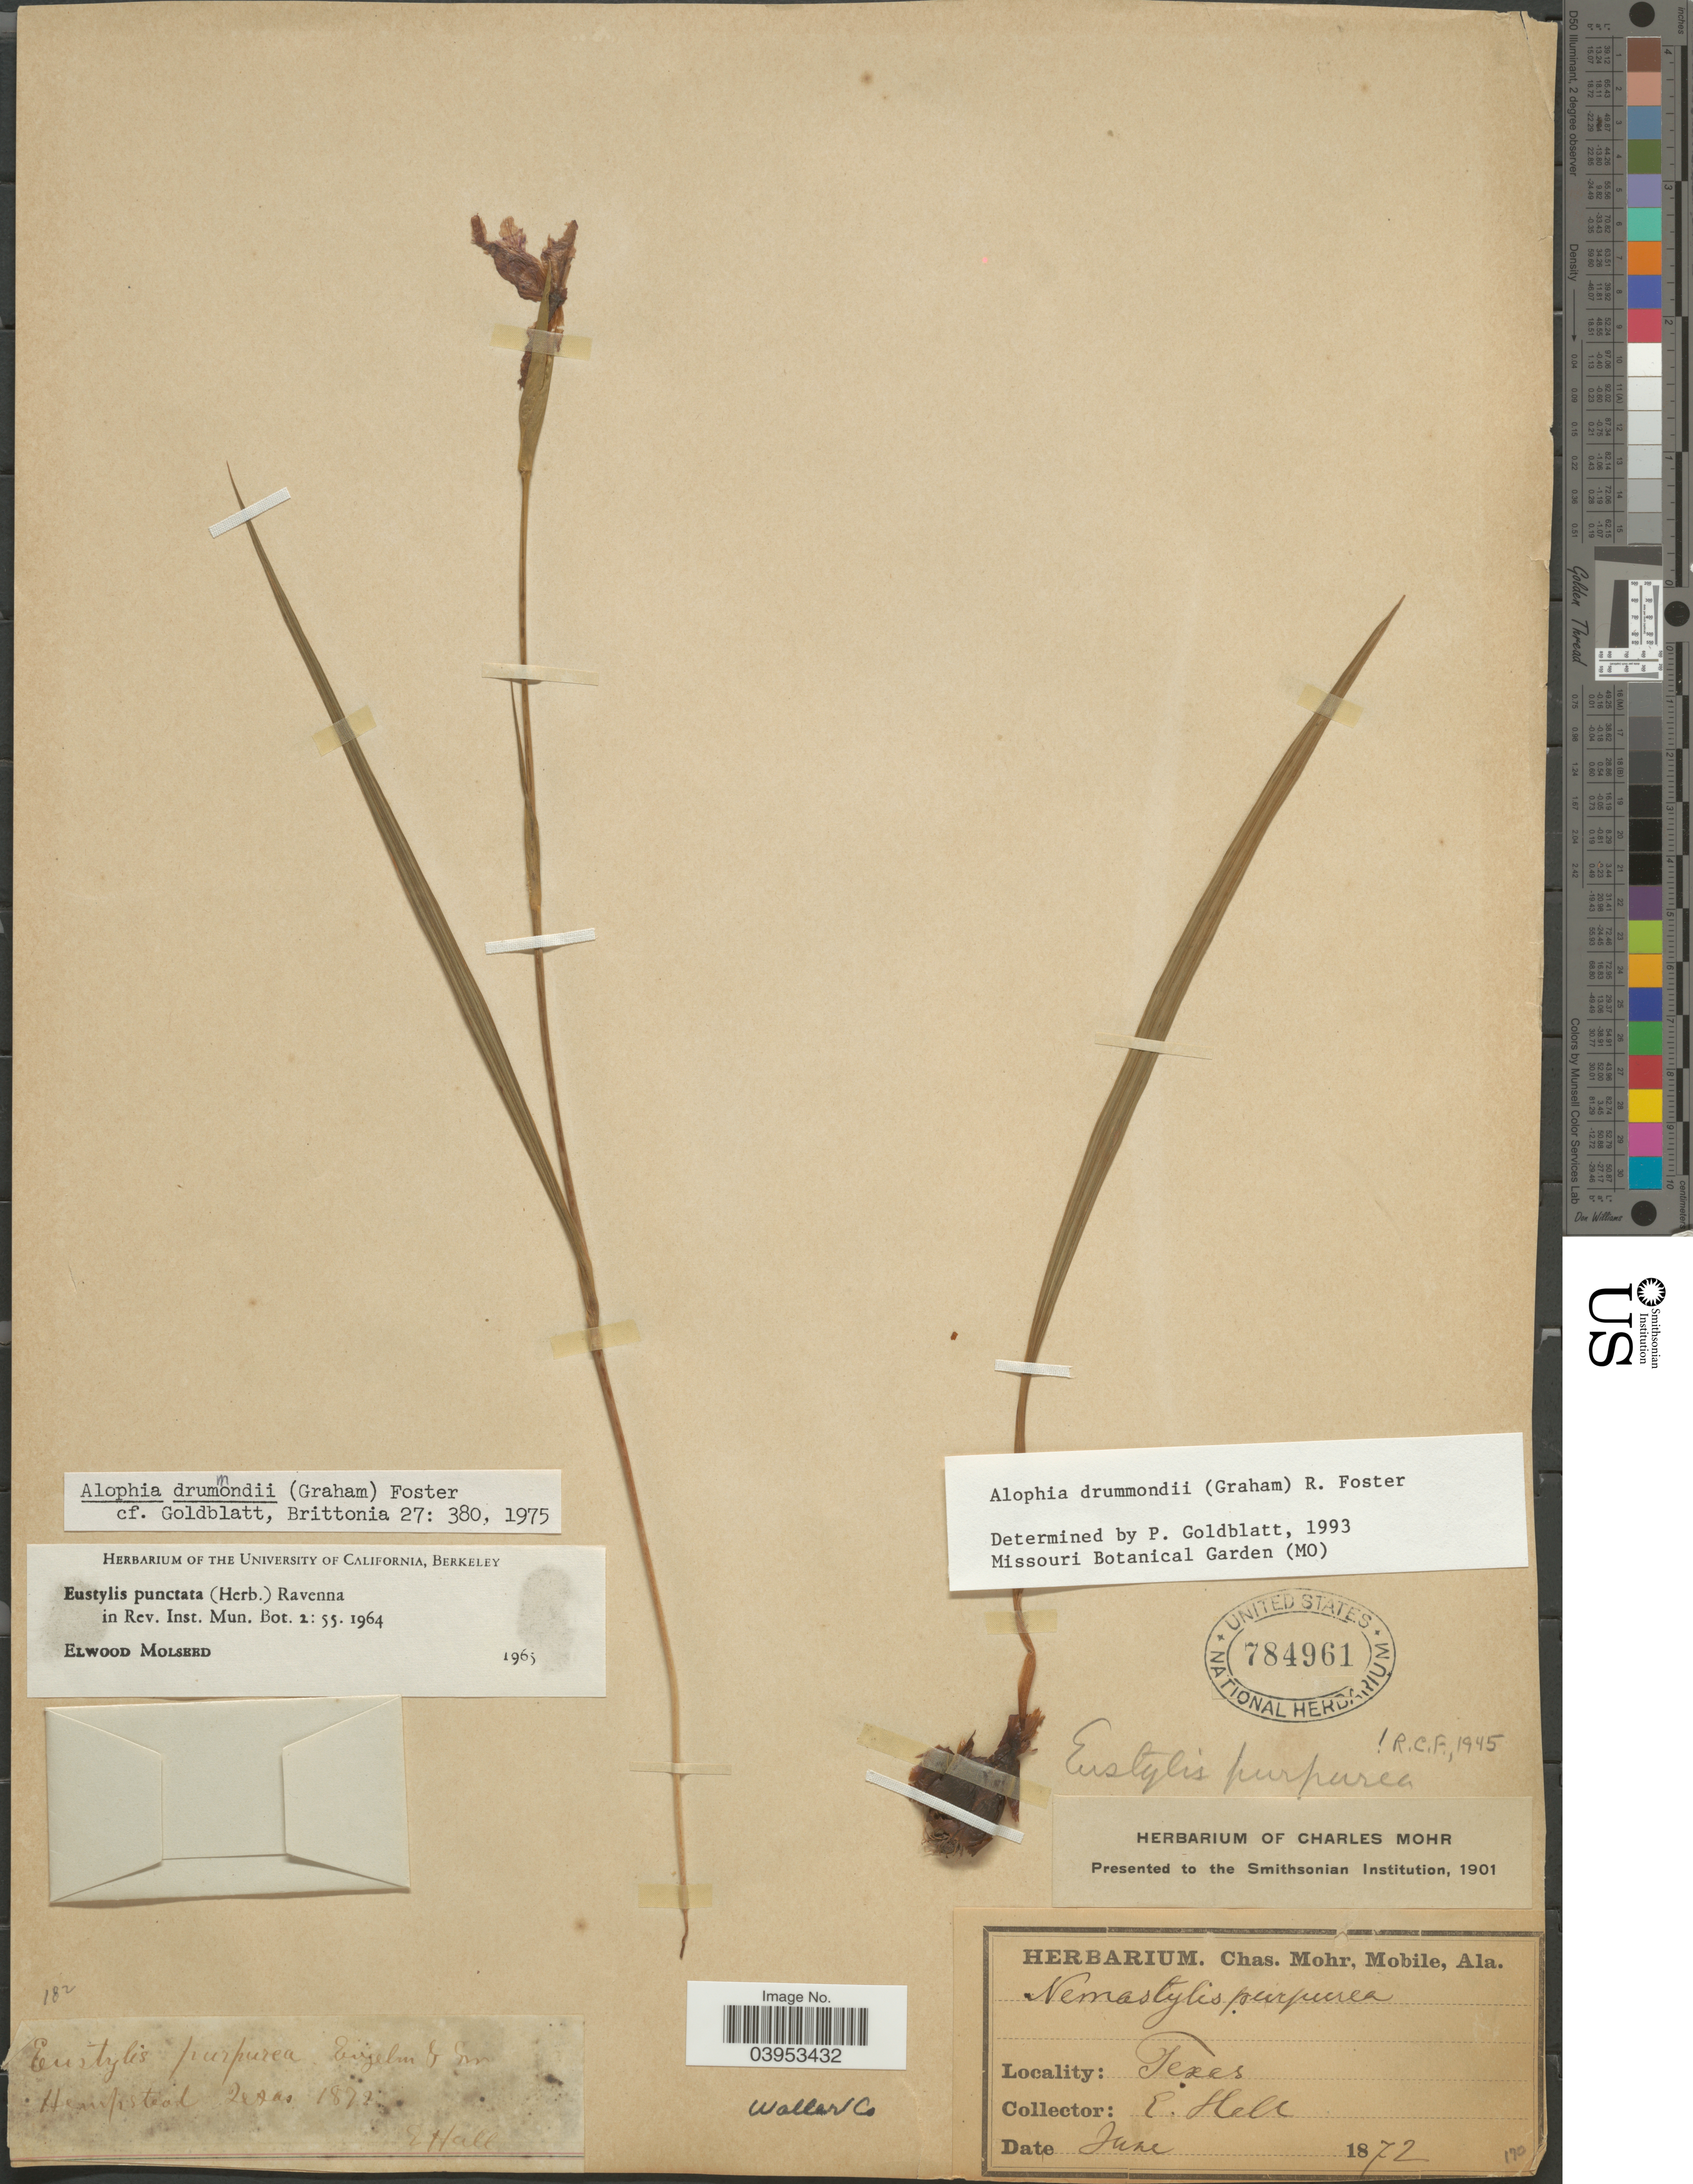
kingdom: Plantae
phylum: Tracheophyta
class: Liliopsida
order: Asparagales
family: Iridaceae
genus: Alophia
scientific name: Alophia drummondii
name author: (Graham) R.C. Foster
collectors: E. Hall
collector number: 170*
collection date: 1872-06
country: United States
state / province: Texas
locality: Hempstead. Waller Co.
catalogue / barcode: US 784961